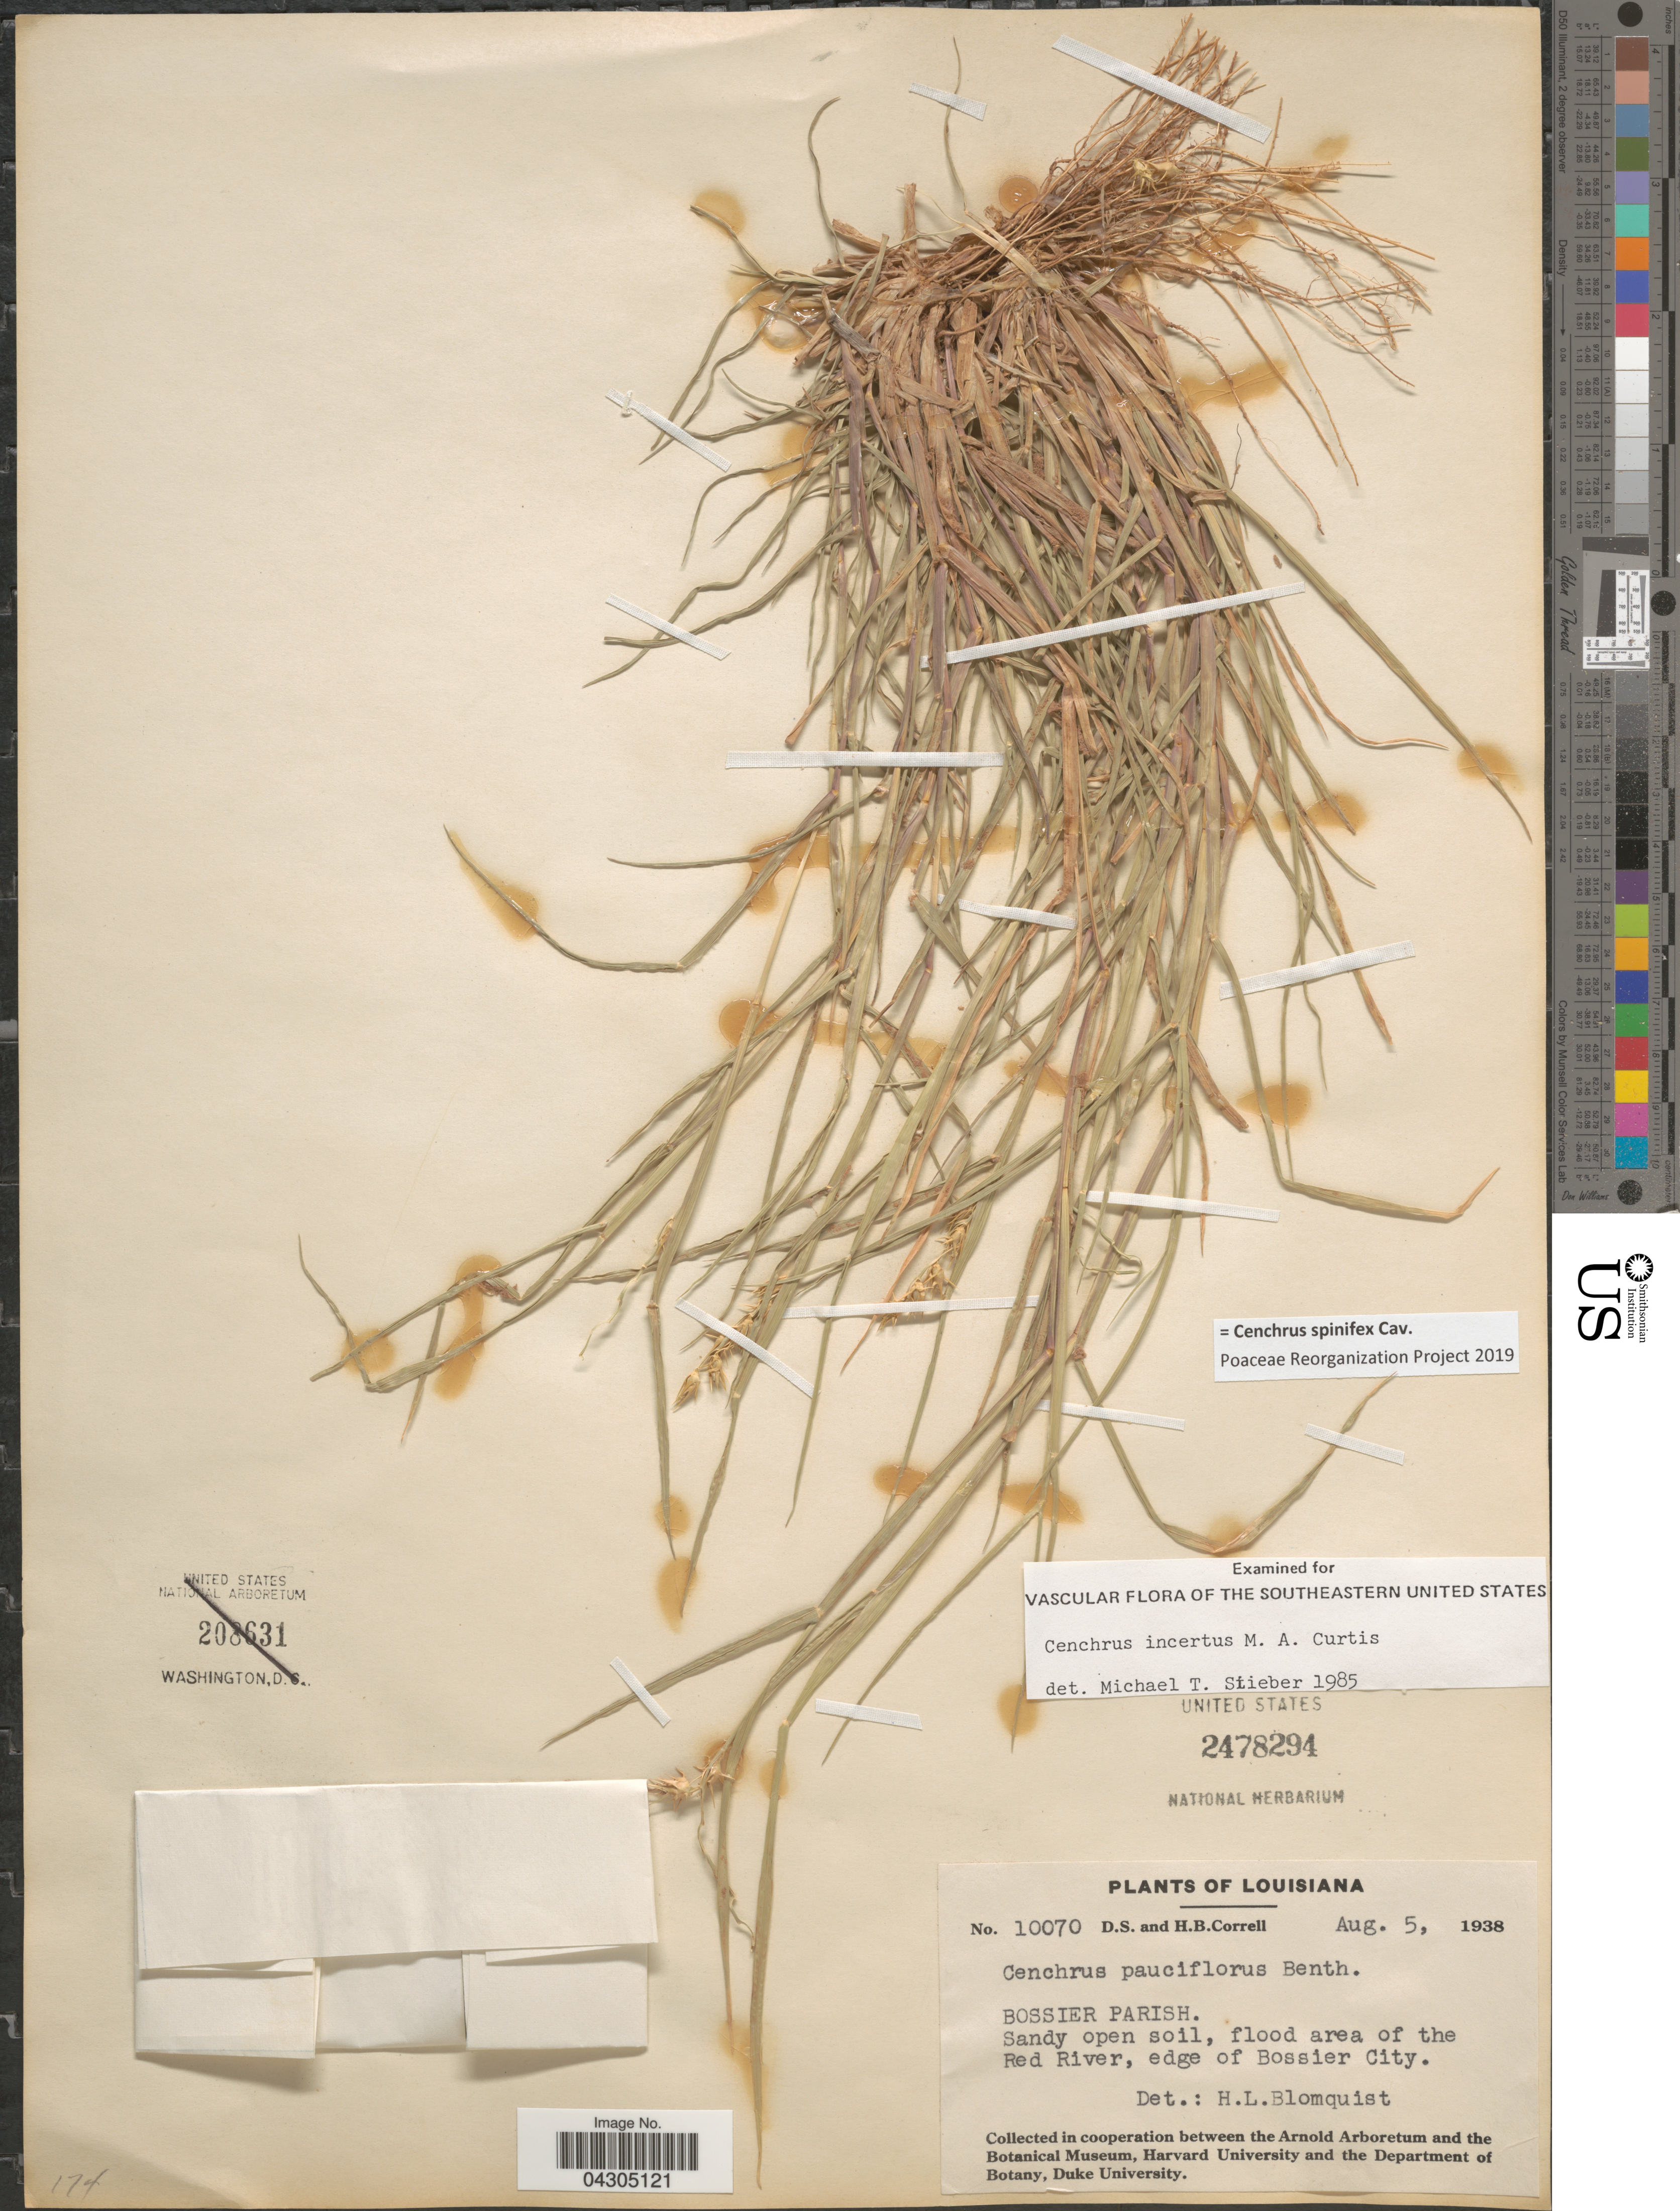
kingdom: Plantae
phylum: Tracheophyta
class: Liliopsida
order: Poales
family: Poaceae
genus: Cenchrus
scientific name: Cenchrus spinifex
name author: Cav.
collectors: D. S. Correll & H. Correll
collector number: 10070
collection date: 1938-08-05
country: United States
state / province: Louisiana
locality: Bossier parish. Sandy open soil, flood area of the Red River, edge of Bossier City.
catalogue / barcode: US 2478294